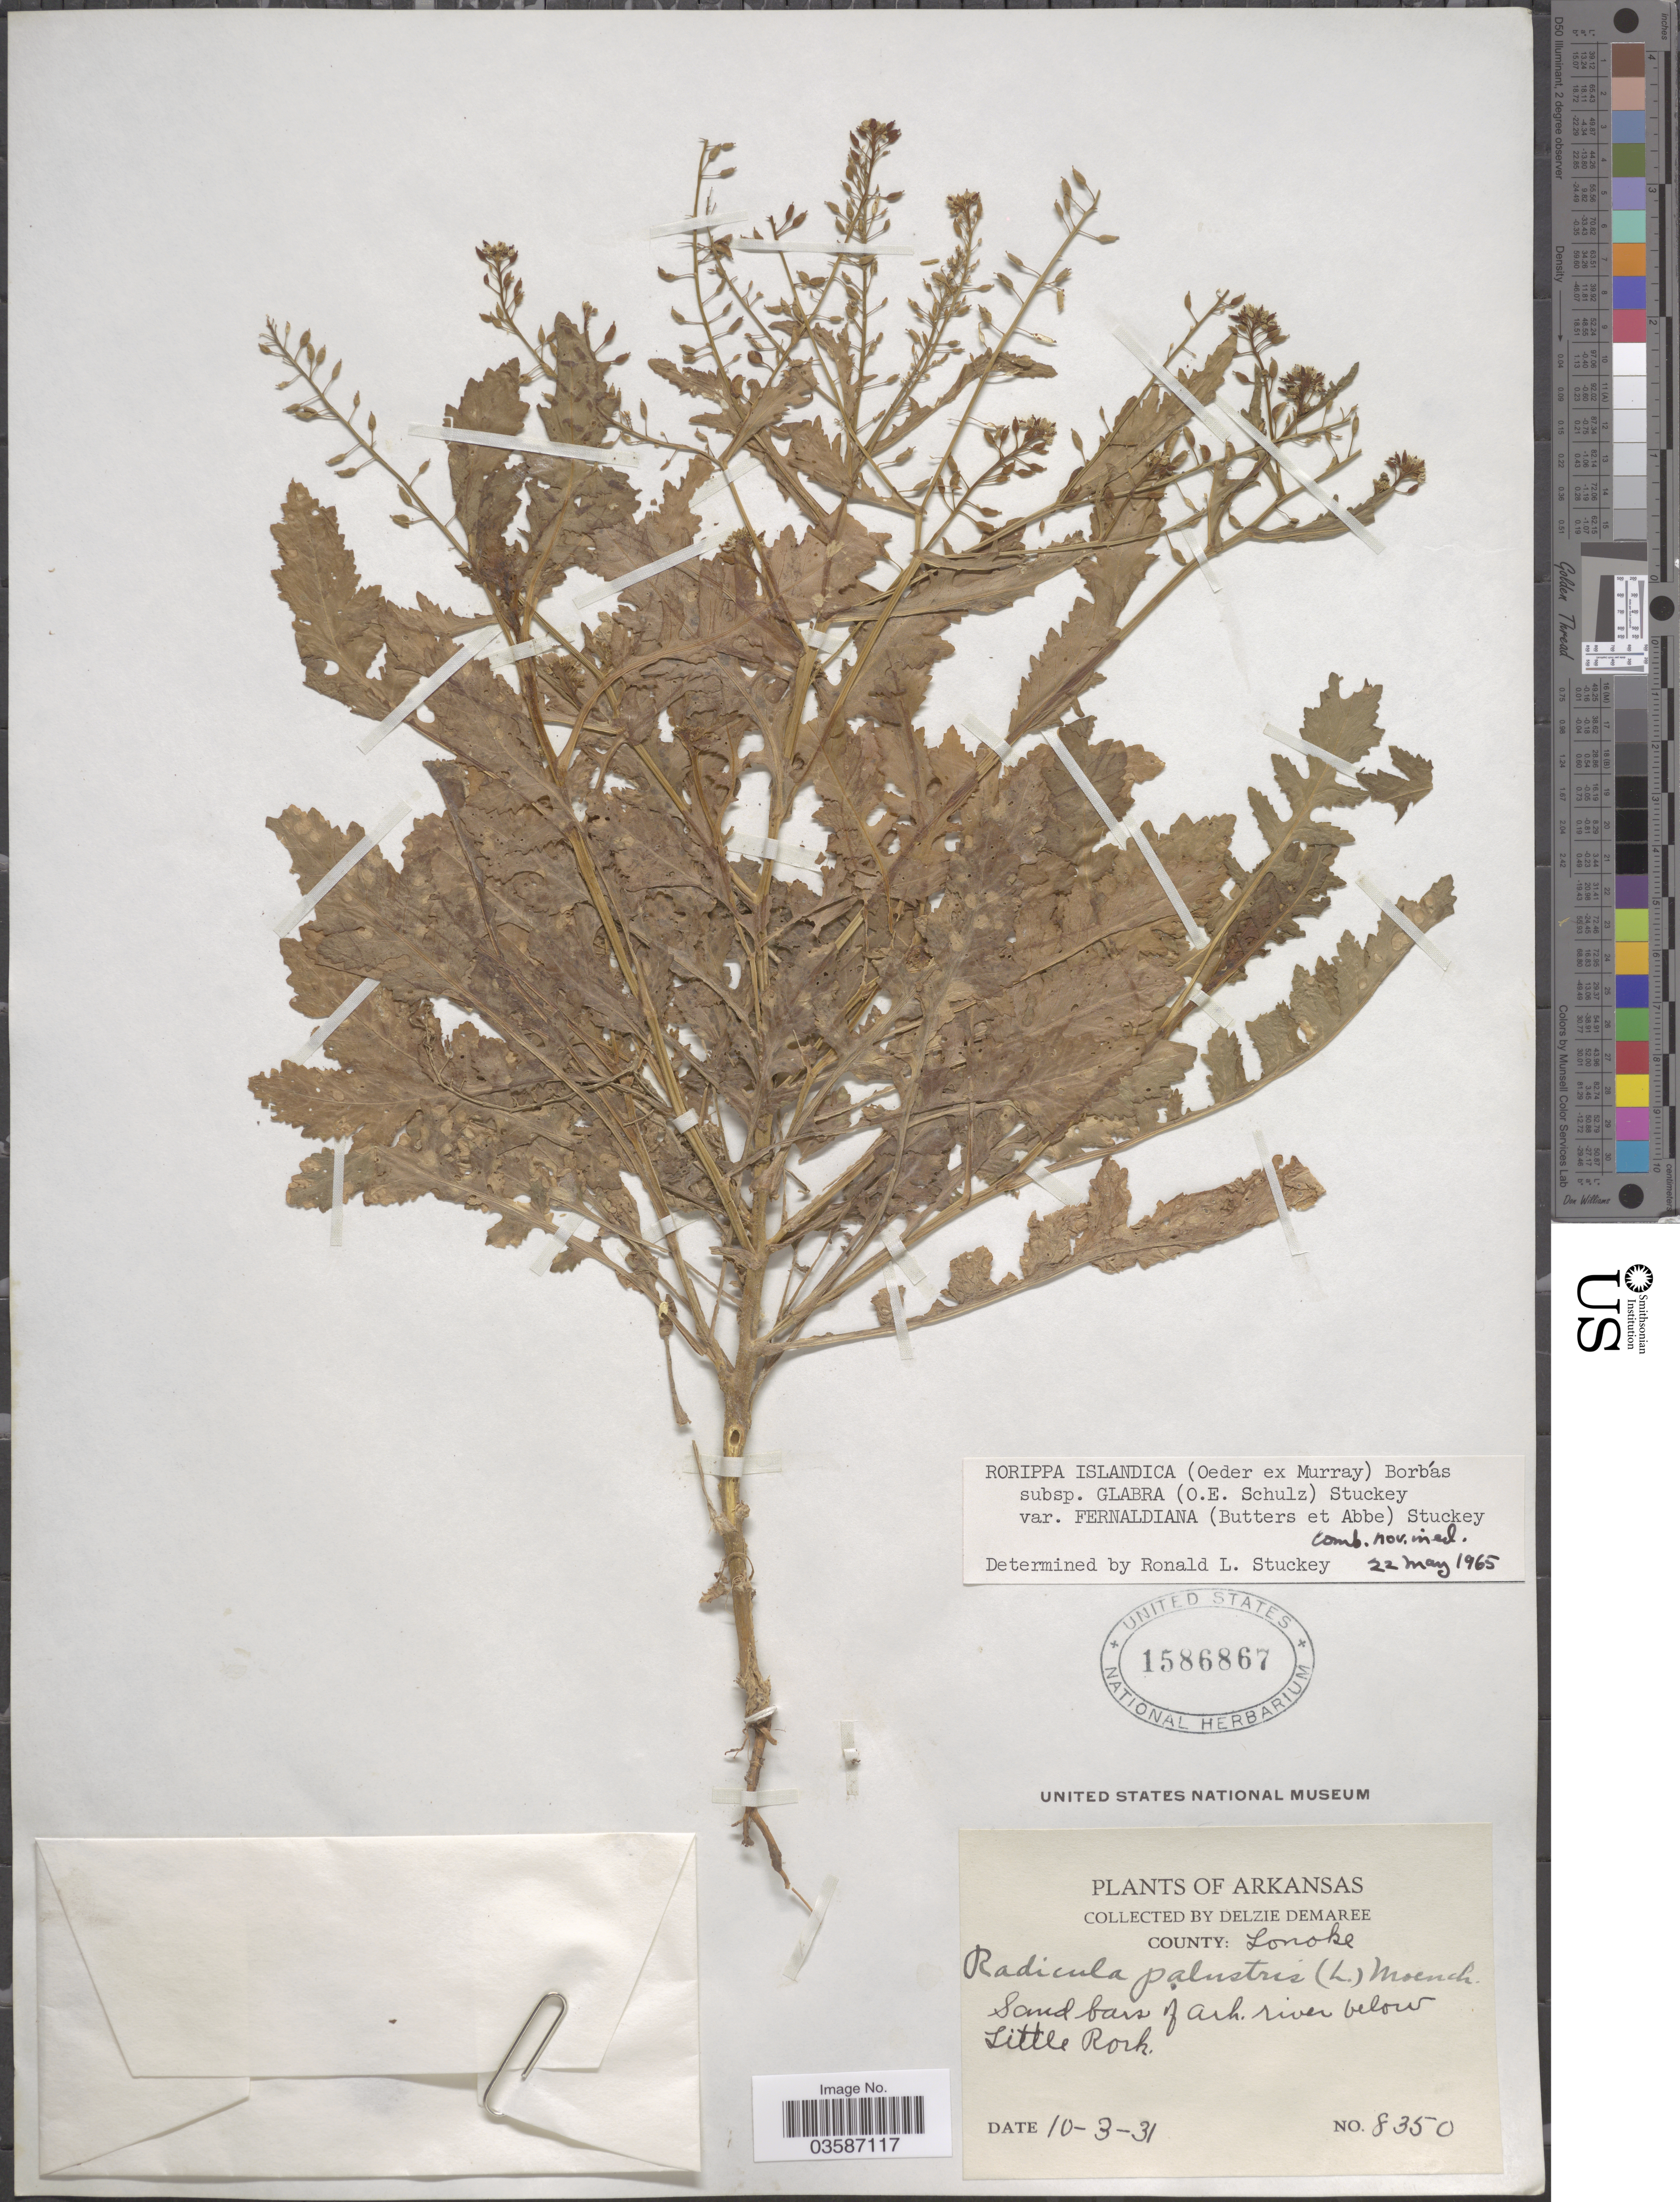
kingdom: Plantae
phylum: Tracheophyta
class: Magnoliopsida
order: Brassicales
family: Brassicaceae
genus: Rorippa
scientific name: Rorippa islandica var. fernaldiana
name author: Butters & Abbe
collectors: D. Demaree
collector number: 8350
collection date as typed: Transcribed d/m/y: 3/10/31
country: United States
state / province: Arkansas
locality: County; Lonoke. Sand bars of Ark. river below Little Rock.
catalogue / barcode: US 1586867